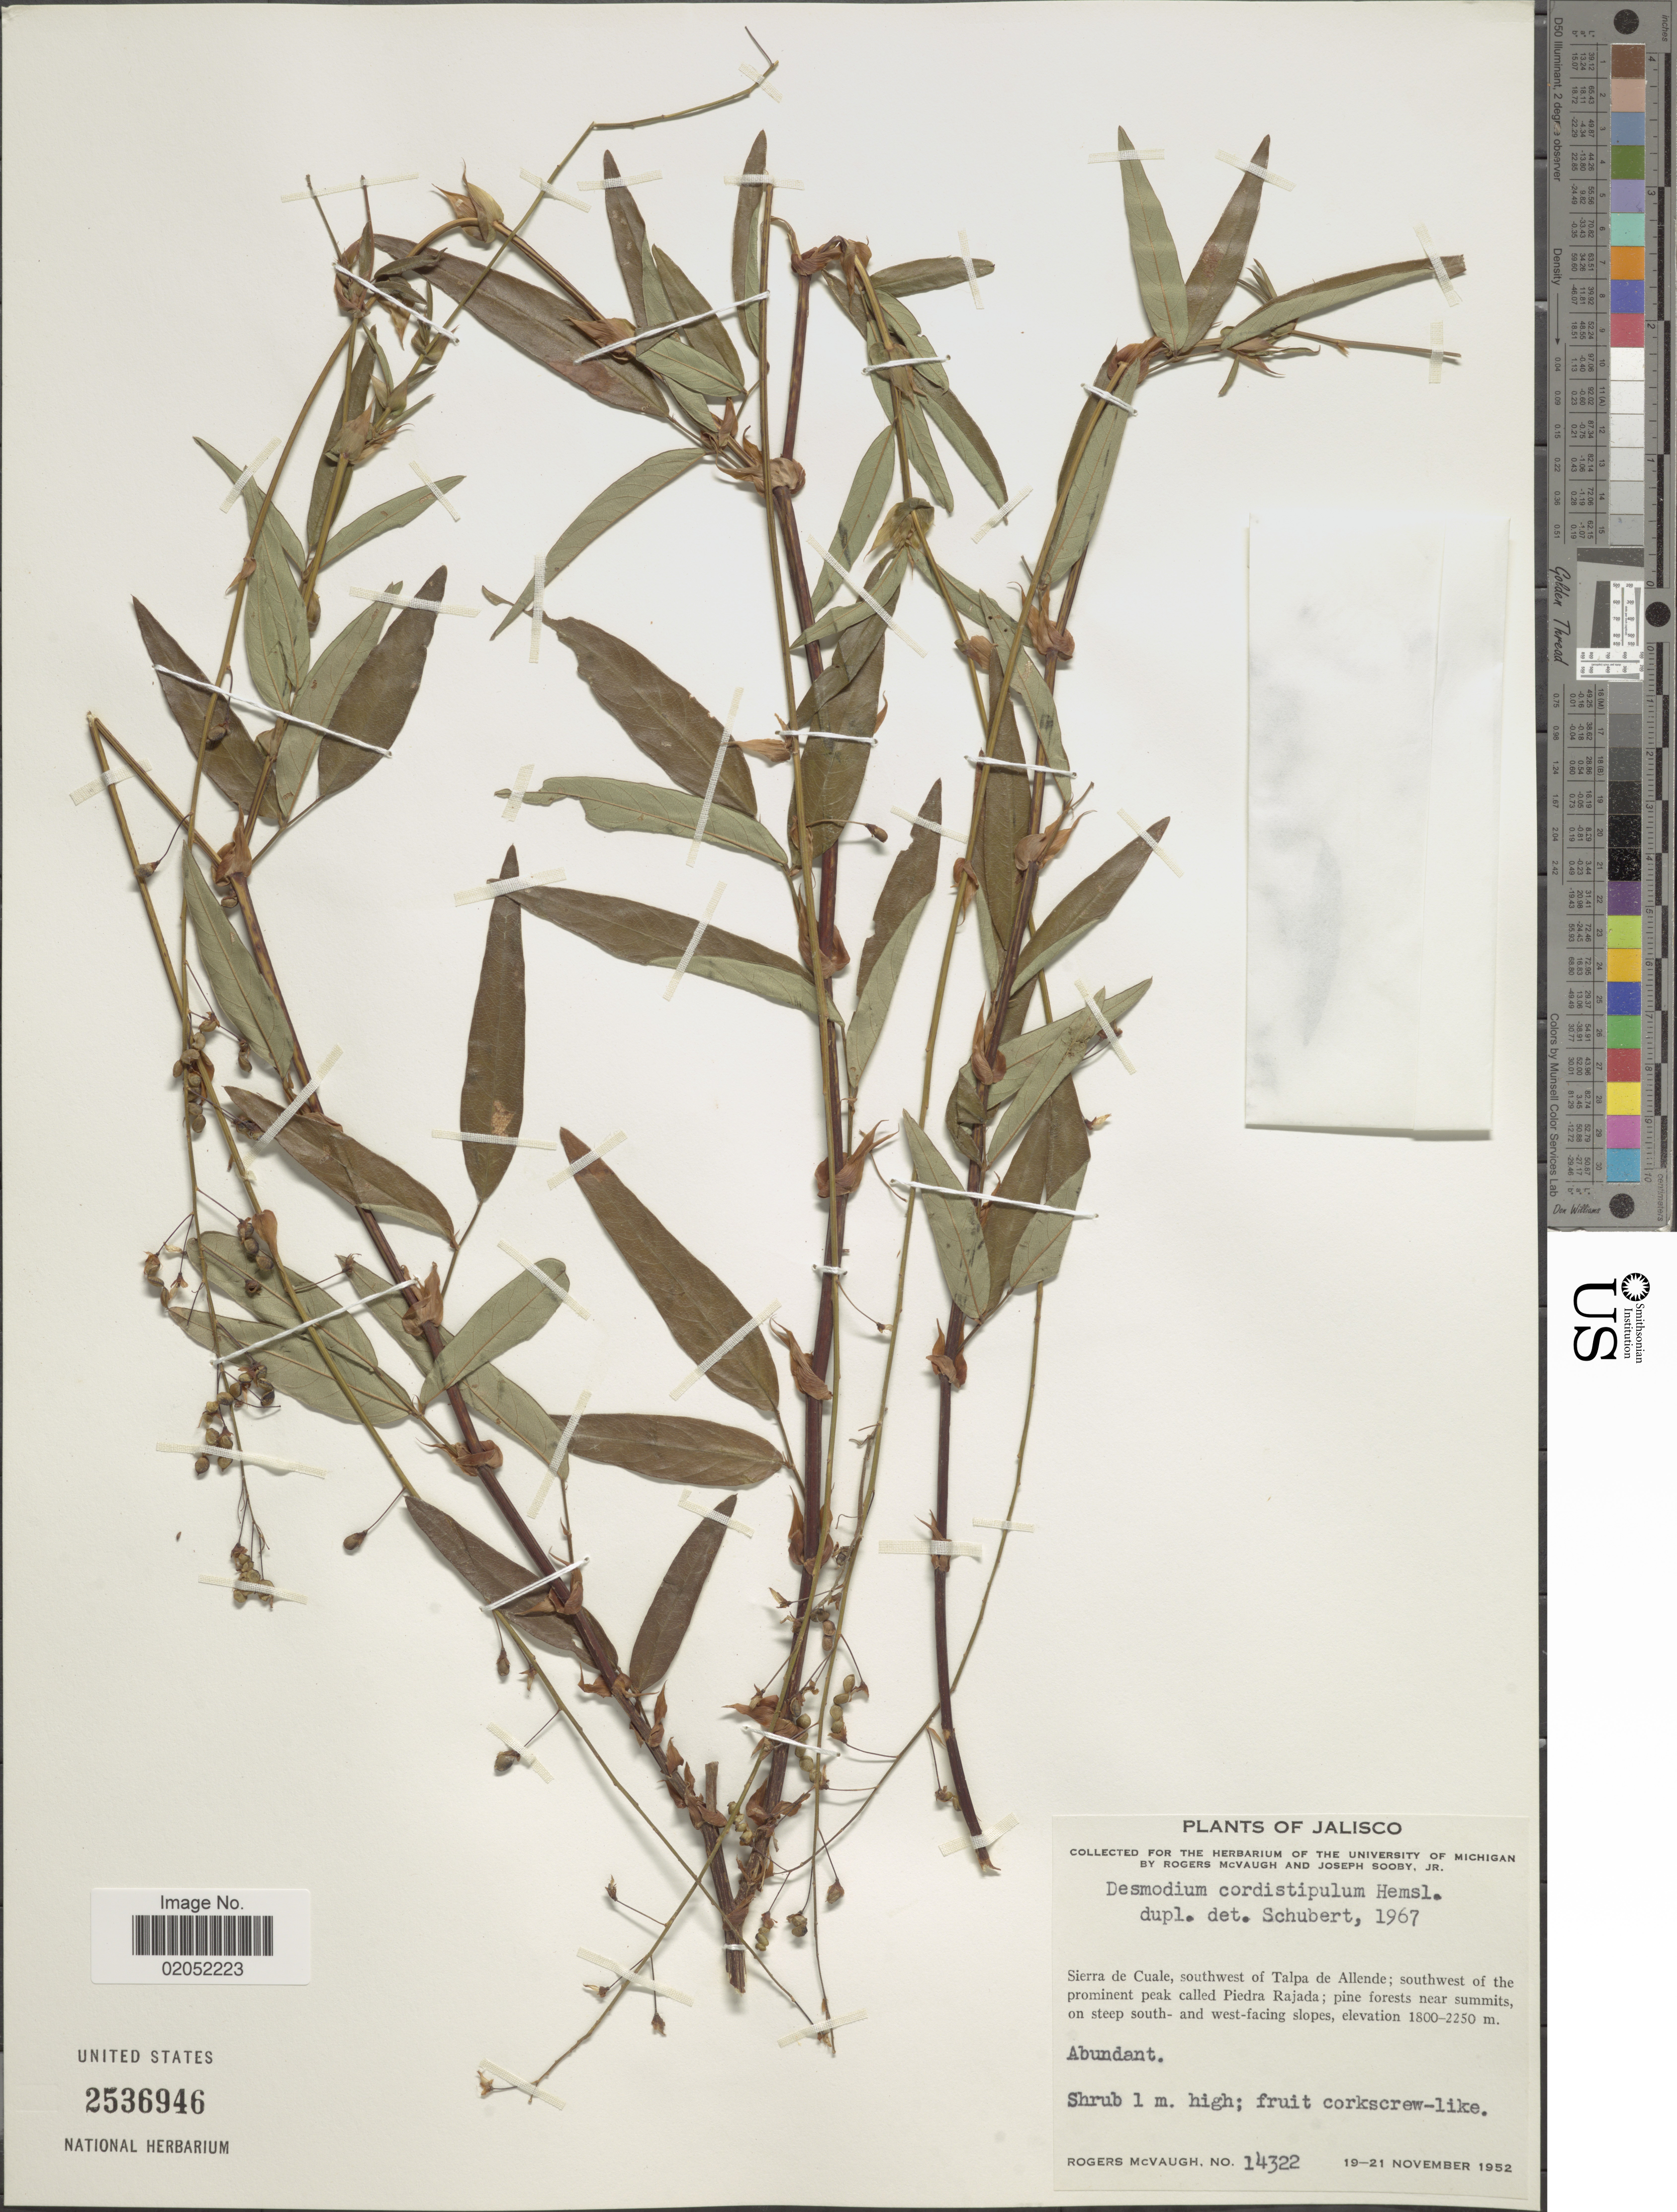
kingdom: Plantae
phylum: Tracheophyta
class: Magnoliopsida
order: Fabales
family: Fabaceae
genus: Desmodium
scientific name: Desmodium cordistipulum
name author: Hemsl.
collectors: R. McVaugh & J. Sooby Jr.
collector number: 14322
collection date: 1952-11-19/1952-11-21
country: Mexico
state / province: Jalisco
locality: Sierra de Cuale, southwest of Talpa de Allende; southwestof the prominent peak calles Piedra Rajada.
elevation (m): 1800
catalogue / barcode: US 2536946